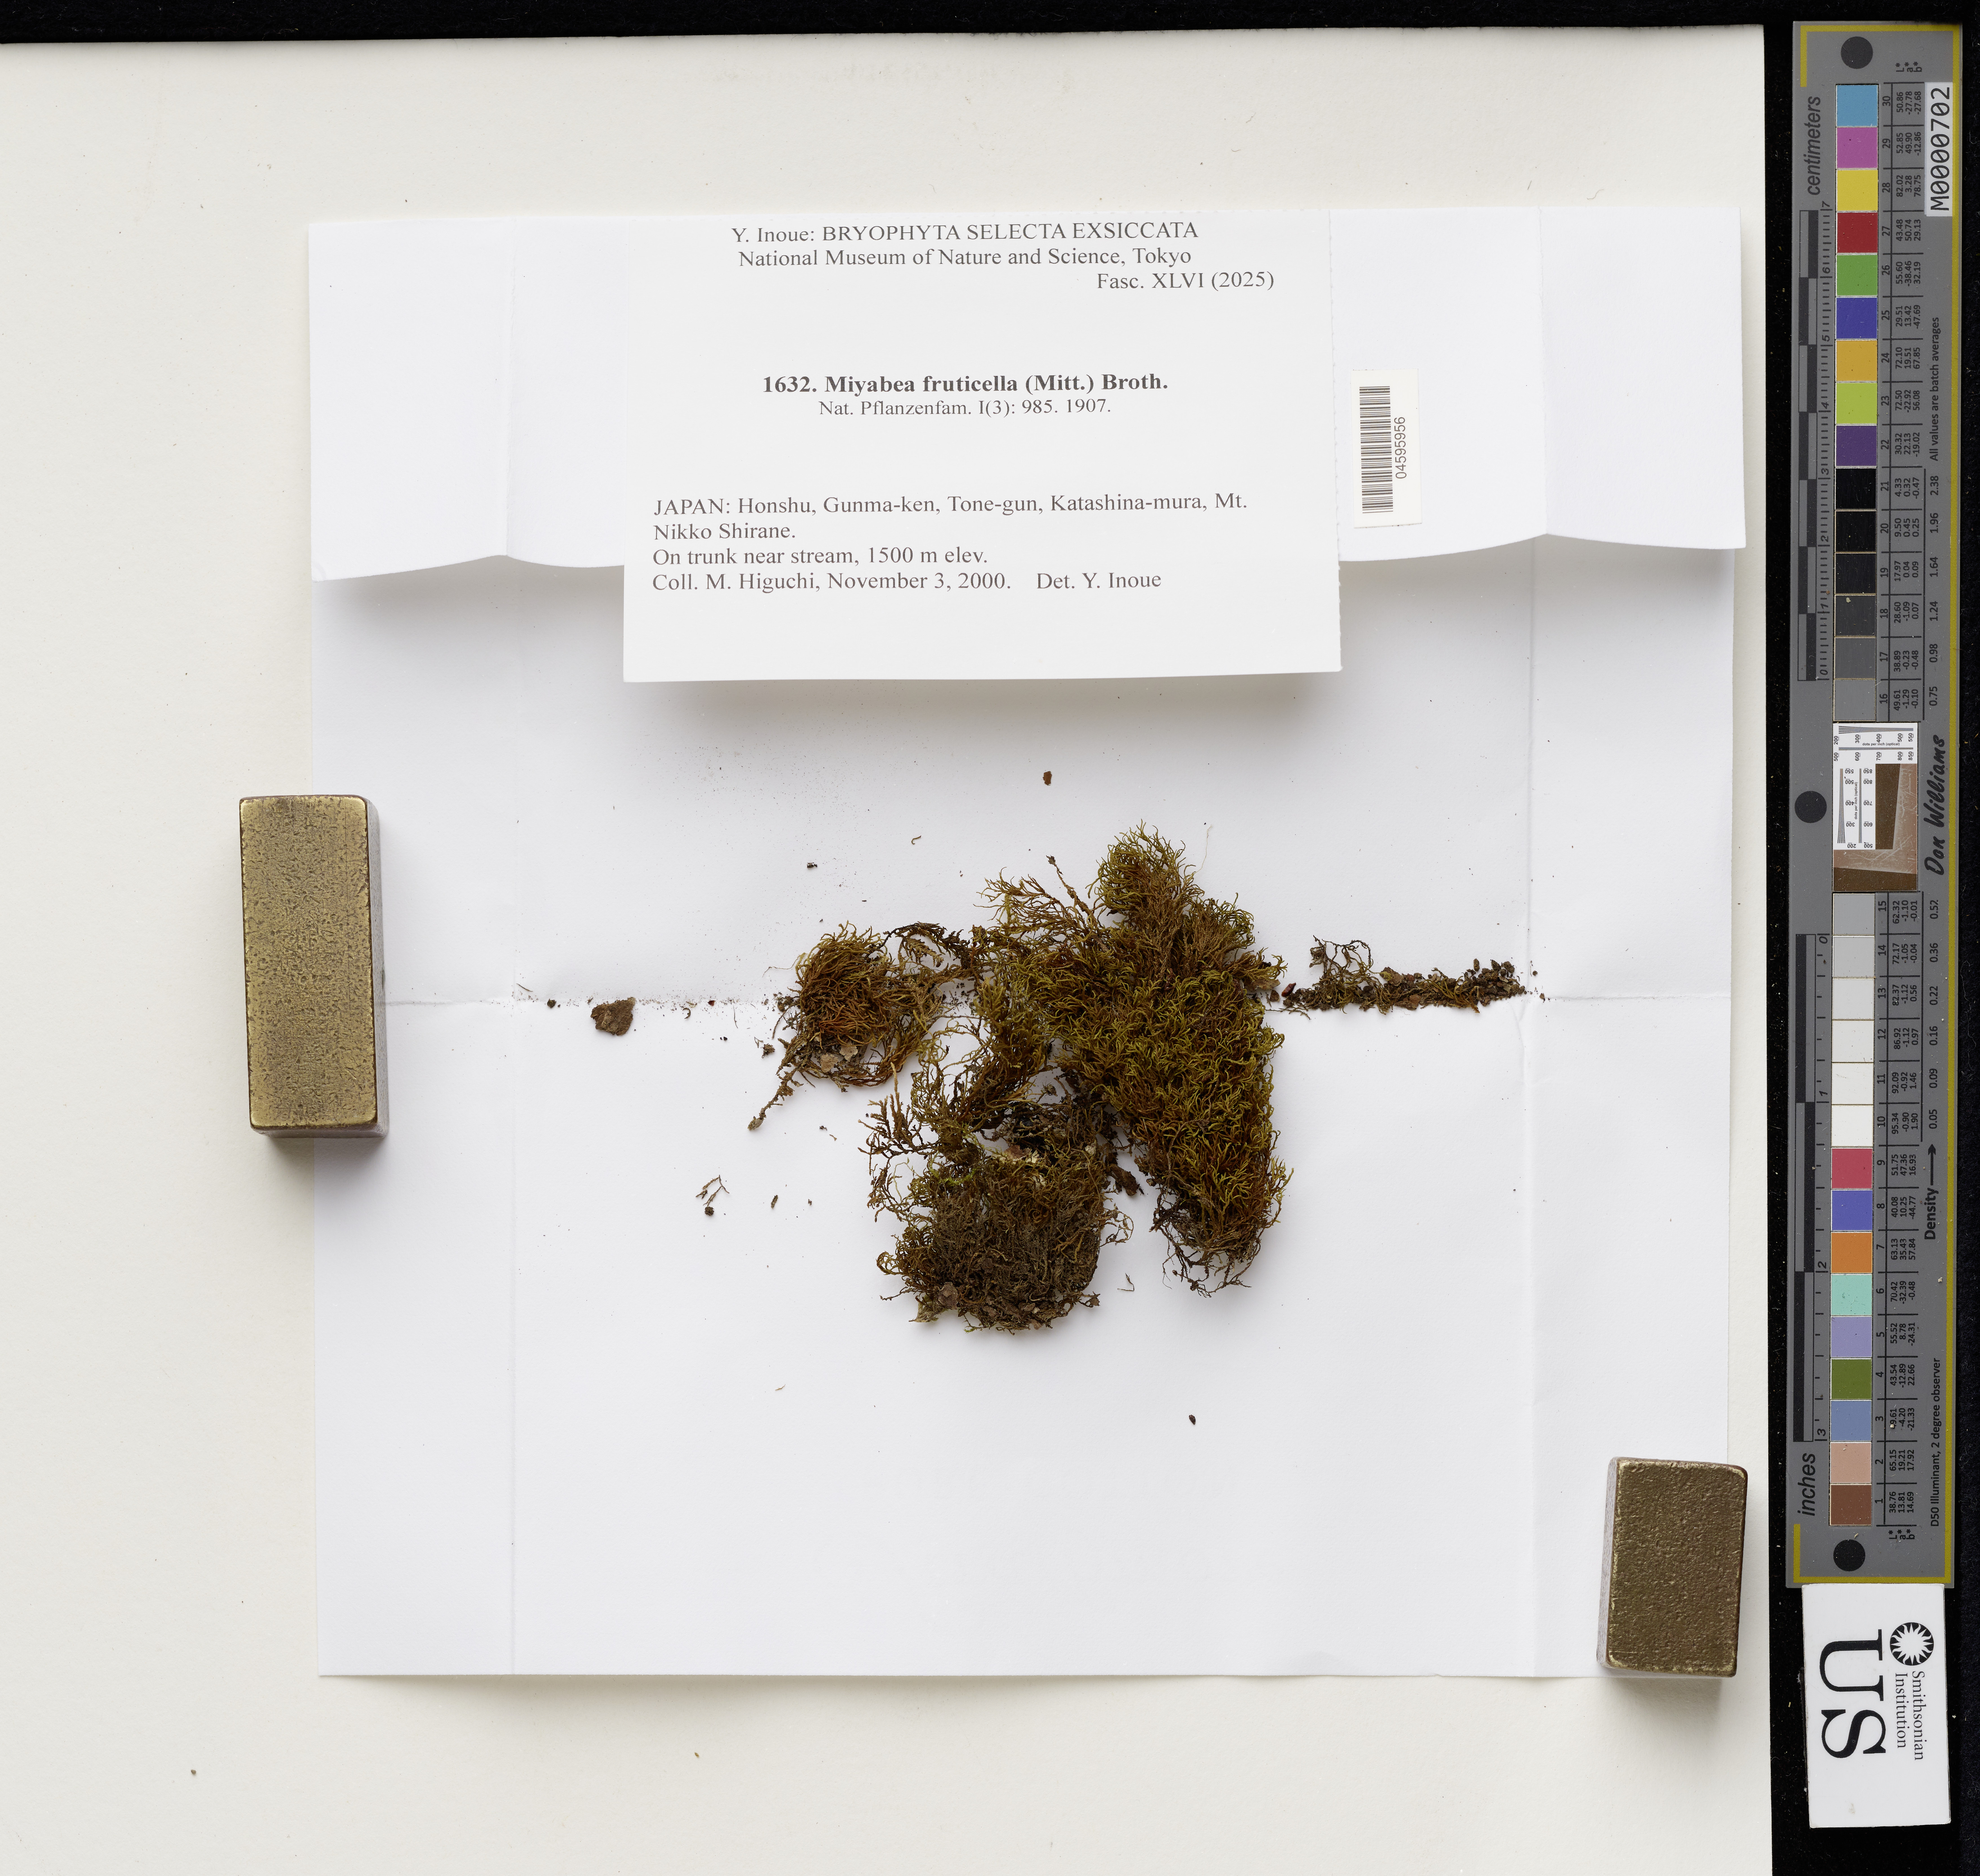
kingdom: Plantae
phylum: Bryophyta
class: Bryopsida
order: Hypnales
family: Miyabeaceae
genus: Miyabea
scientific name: Miyabea fruticella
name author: (Mitt.) Broth.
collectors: M. Higuchi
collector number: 1632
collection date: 2000-11-03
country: Japan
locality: Honshu, Gunma-ken, Tone-gun, Katashina-mura, Mt. Nikko Shirane.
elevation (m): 1500